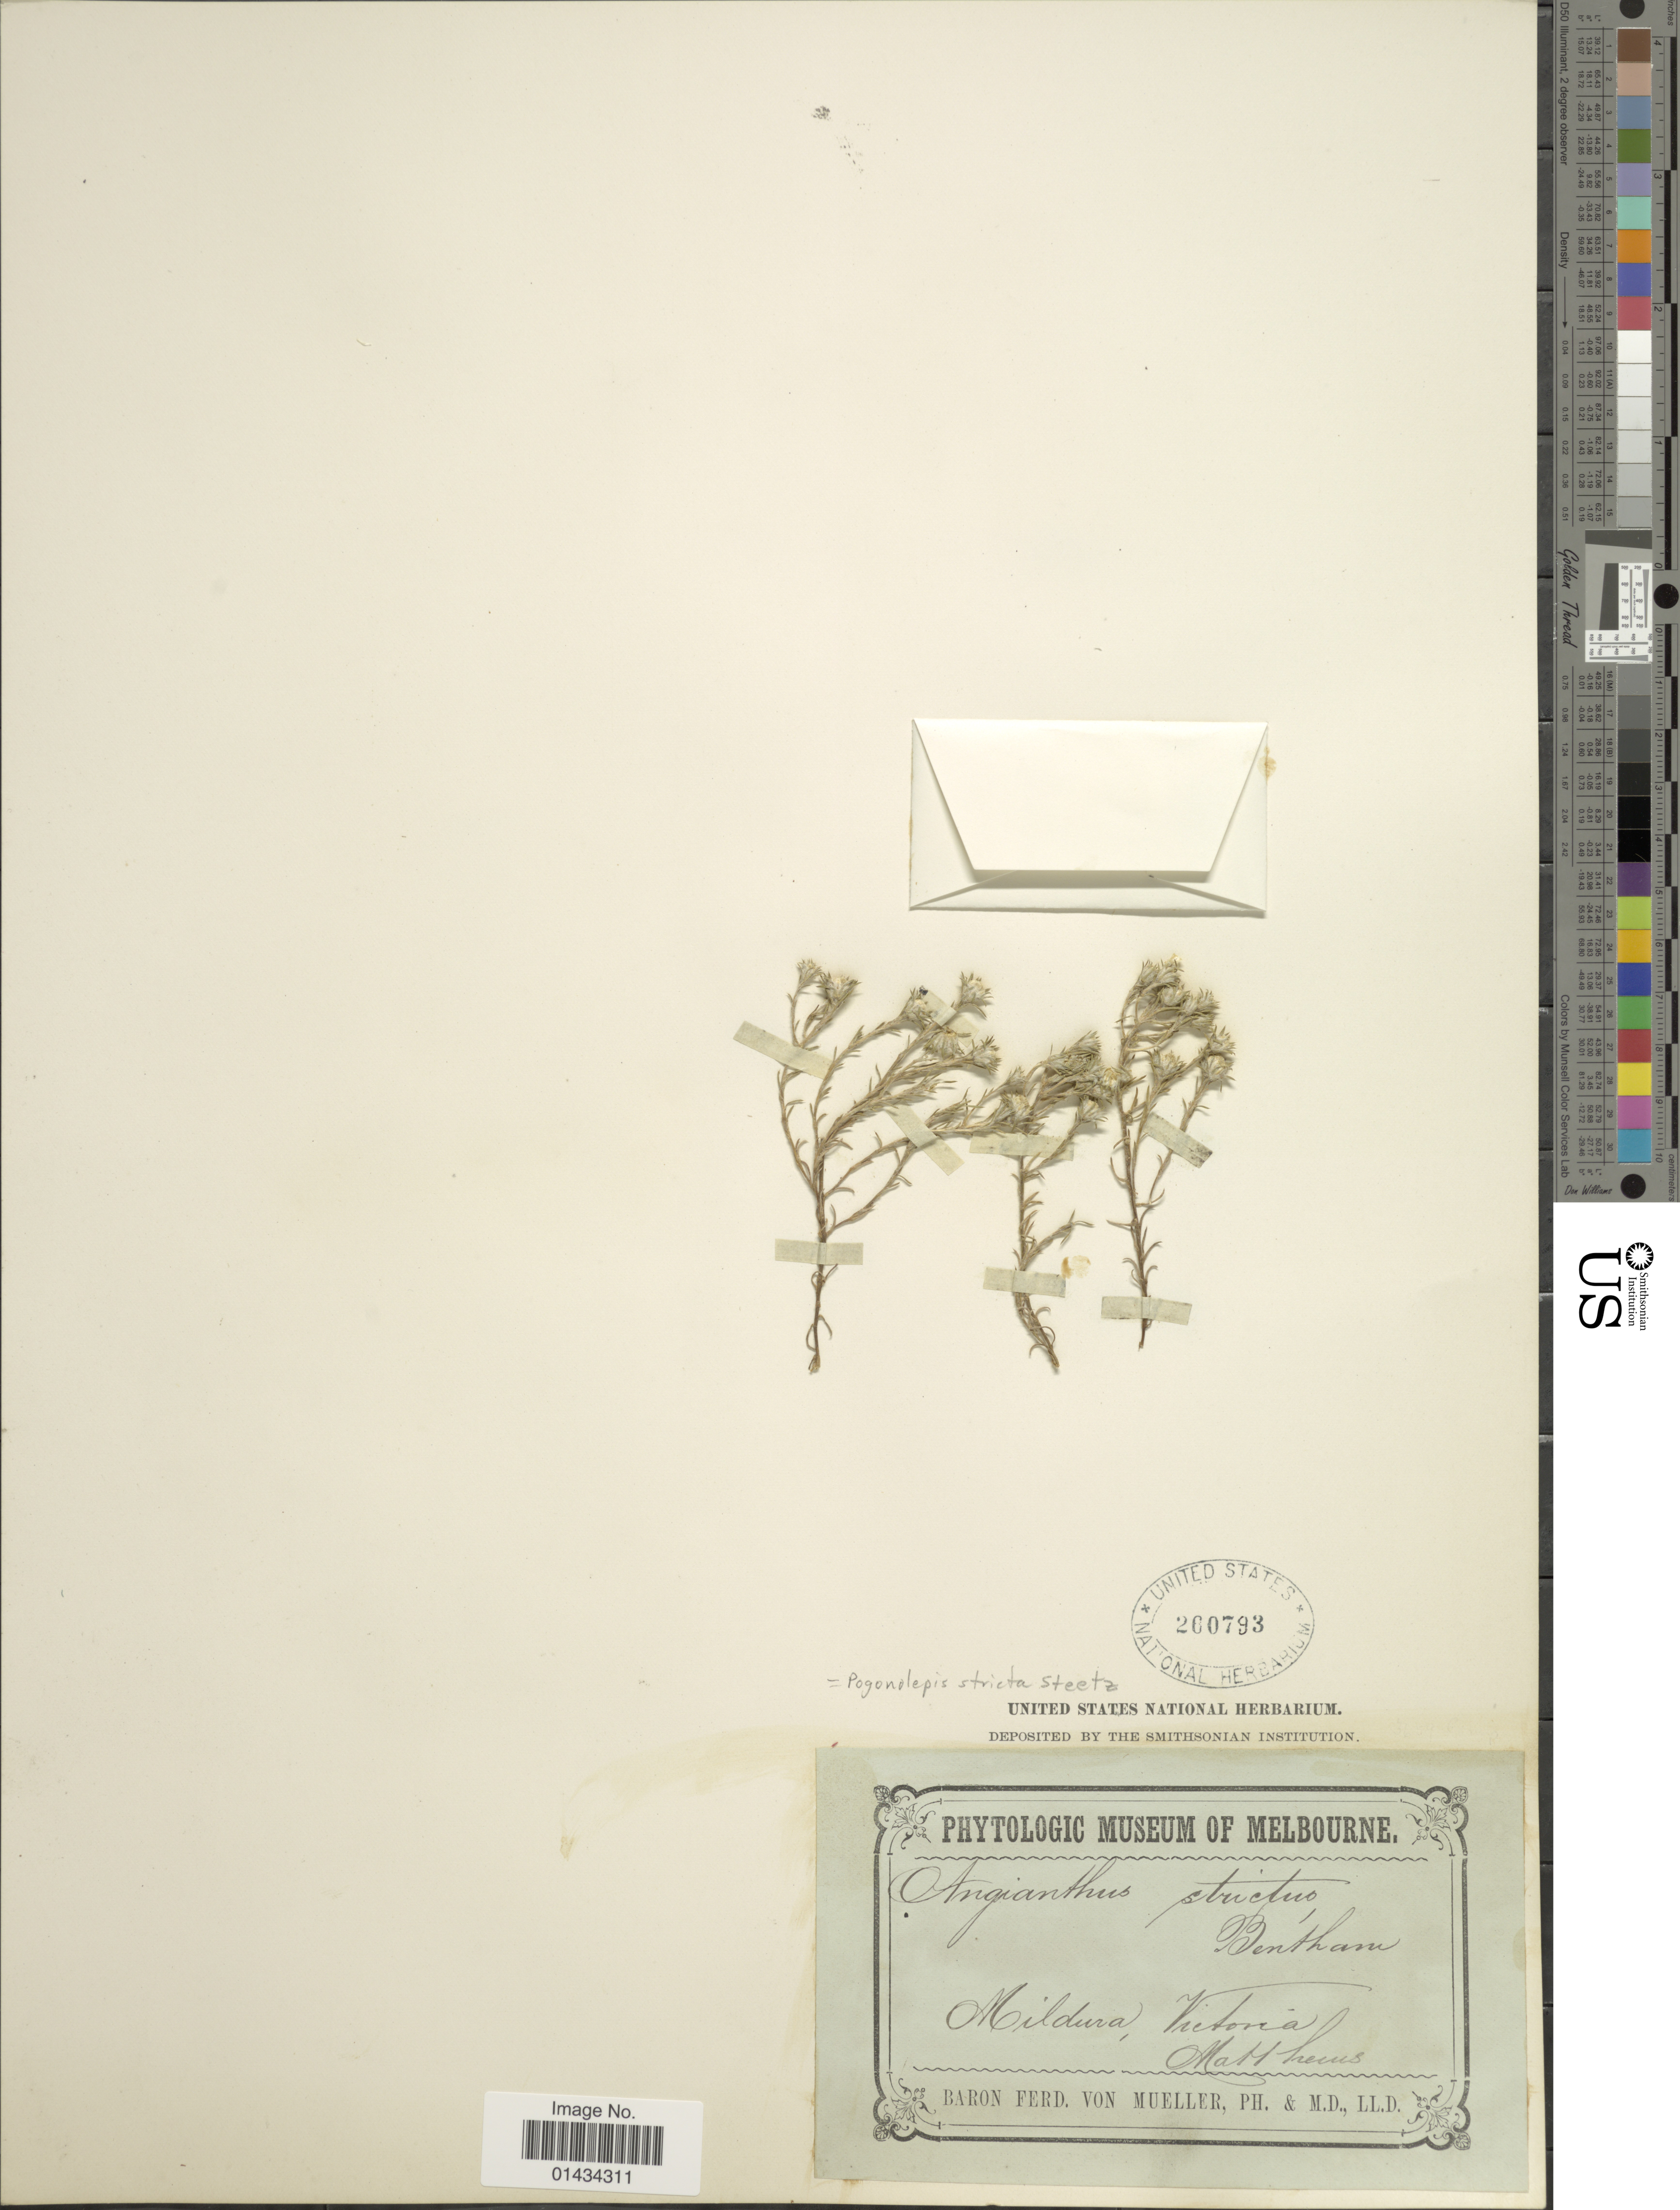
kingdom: Plantae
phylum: Tracheophyta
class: Magnoliopsida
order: Asterales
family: Asteraceae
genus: Pogonolepis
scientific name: Pogonolepis stricta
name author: Steetz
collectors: -- Matthews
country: Australia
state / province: Victoria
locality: Nildura, Victoria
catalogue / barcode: US 260793